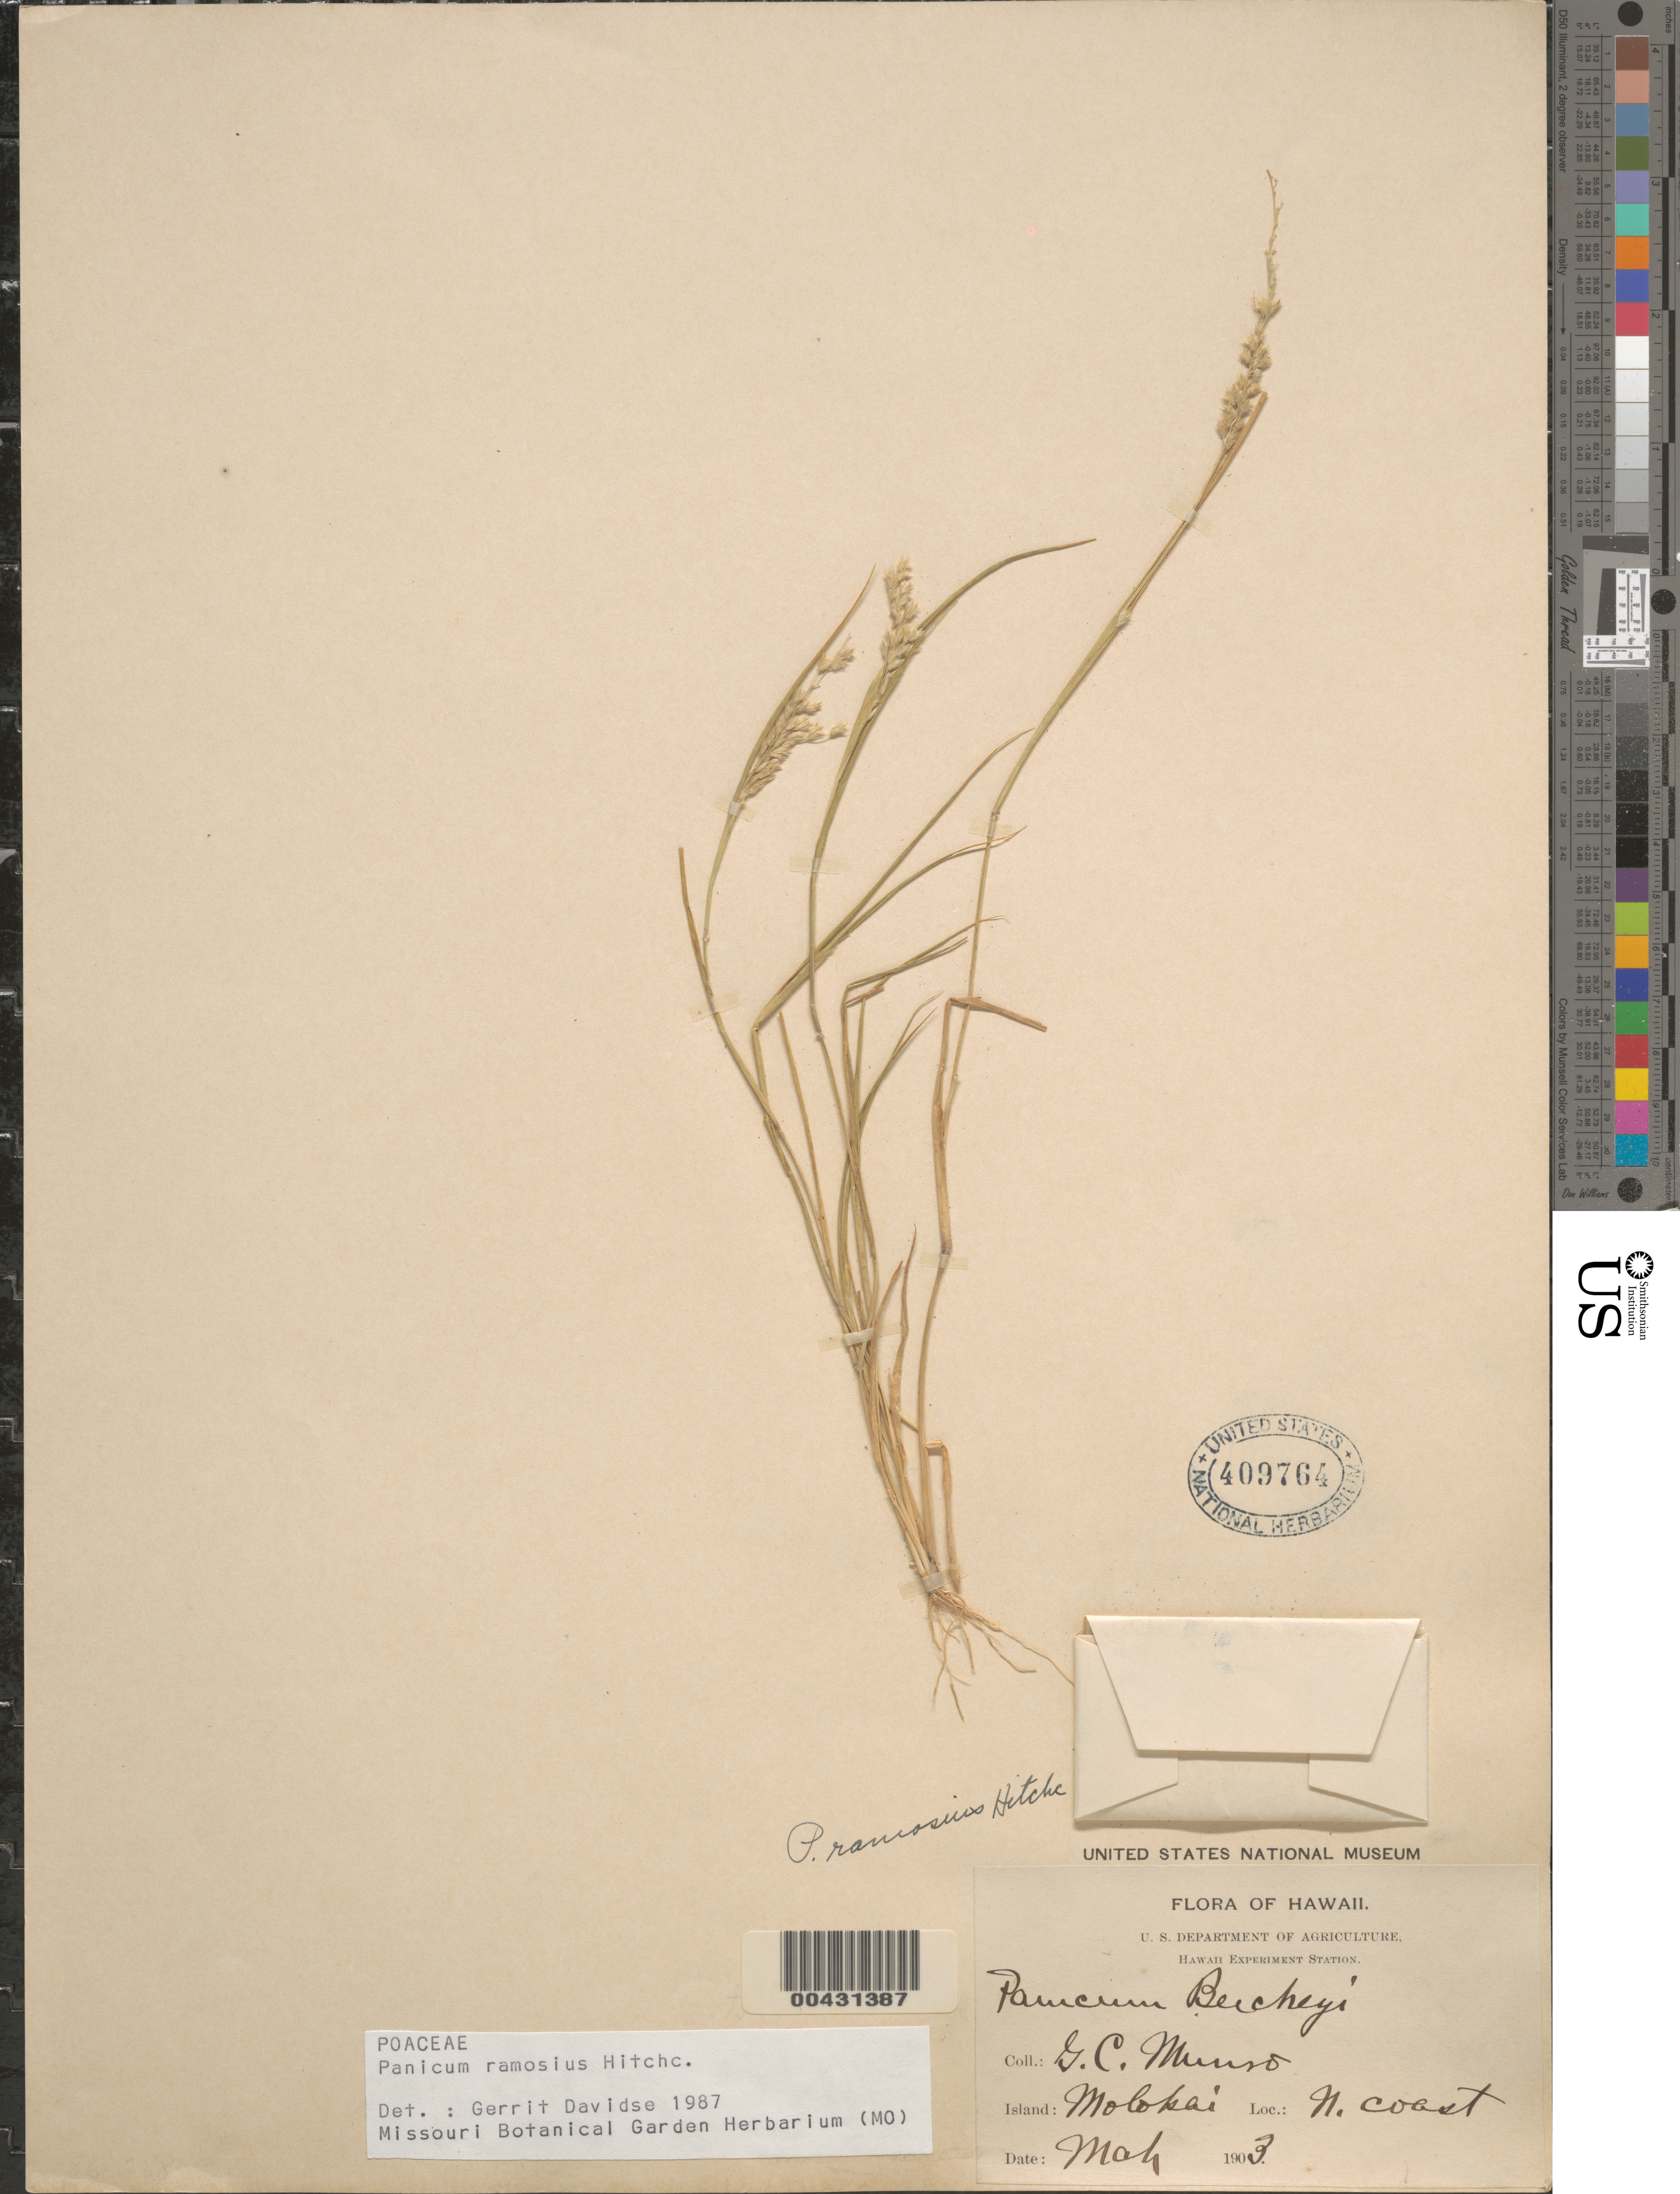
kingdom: Plantae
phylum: Tracheophyta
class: Liliopsida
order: Poales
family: Poaceae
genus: Panicum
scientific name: Panicum ramosius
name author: Hitchc.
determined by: Davidse, Gerrit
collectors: G. C. Munro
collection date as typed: Mar 1903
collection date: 1903-03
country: United States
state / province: Hawaii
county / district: Maui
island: Moloka'i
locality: N coast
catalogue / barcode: US 409764